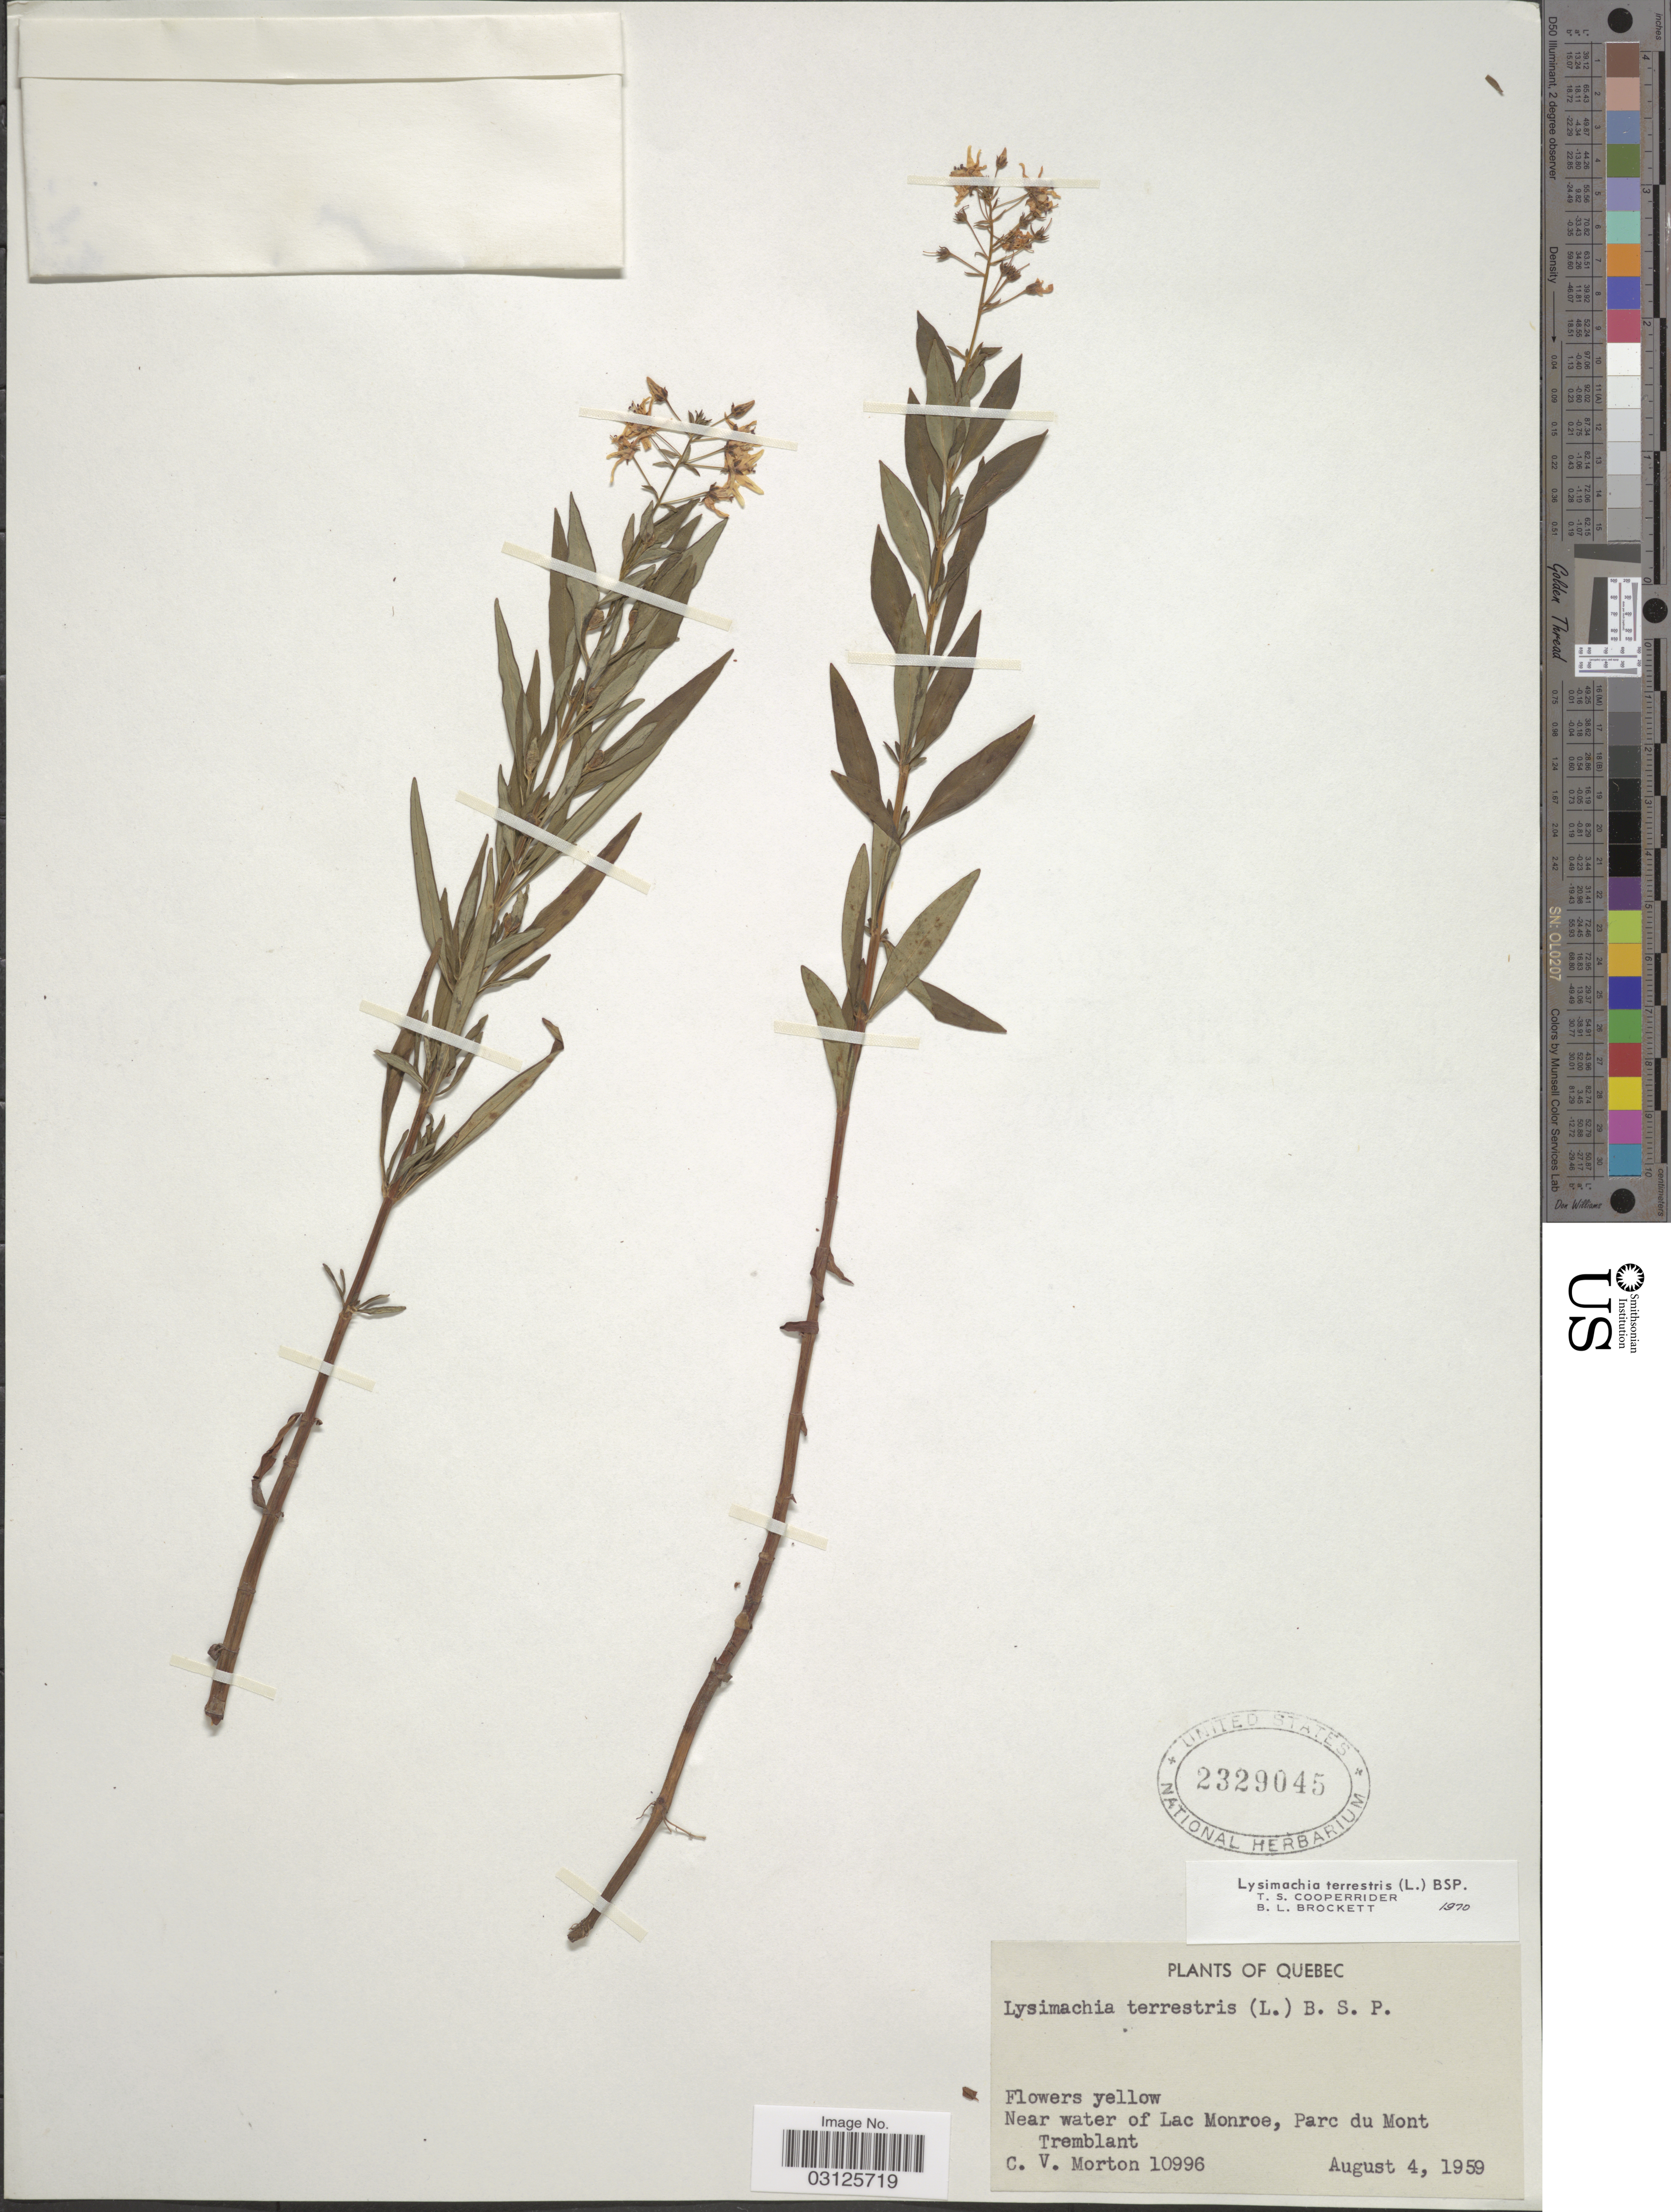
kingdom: Plantae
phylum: Tracheophyta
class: Magnoliopsida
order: Ericales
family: Primulaceae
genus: Lysimachia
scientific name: Lysimachia terrestris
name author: (L.) Britton, Stearns & Poggenb.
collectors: C. V. Morton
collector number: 10996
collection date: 1959-08-04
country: Canada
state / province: Quebec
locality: Near water of Lac Monroe, Parc du Mont Tremblant.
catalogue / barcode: US 2329045